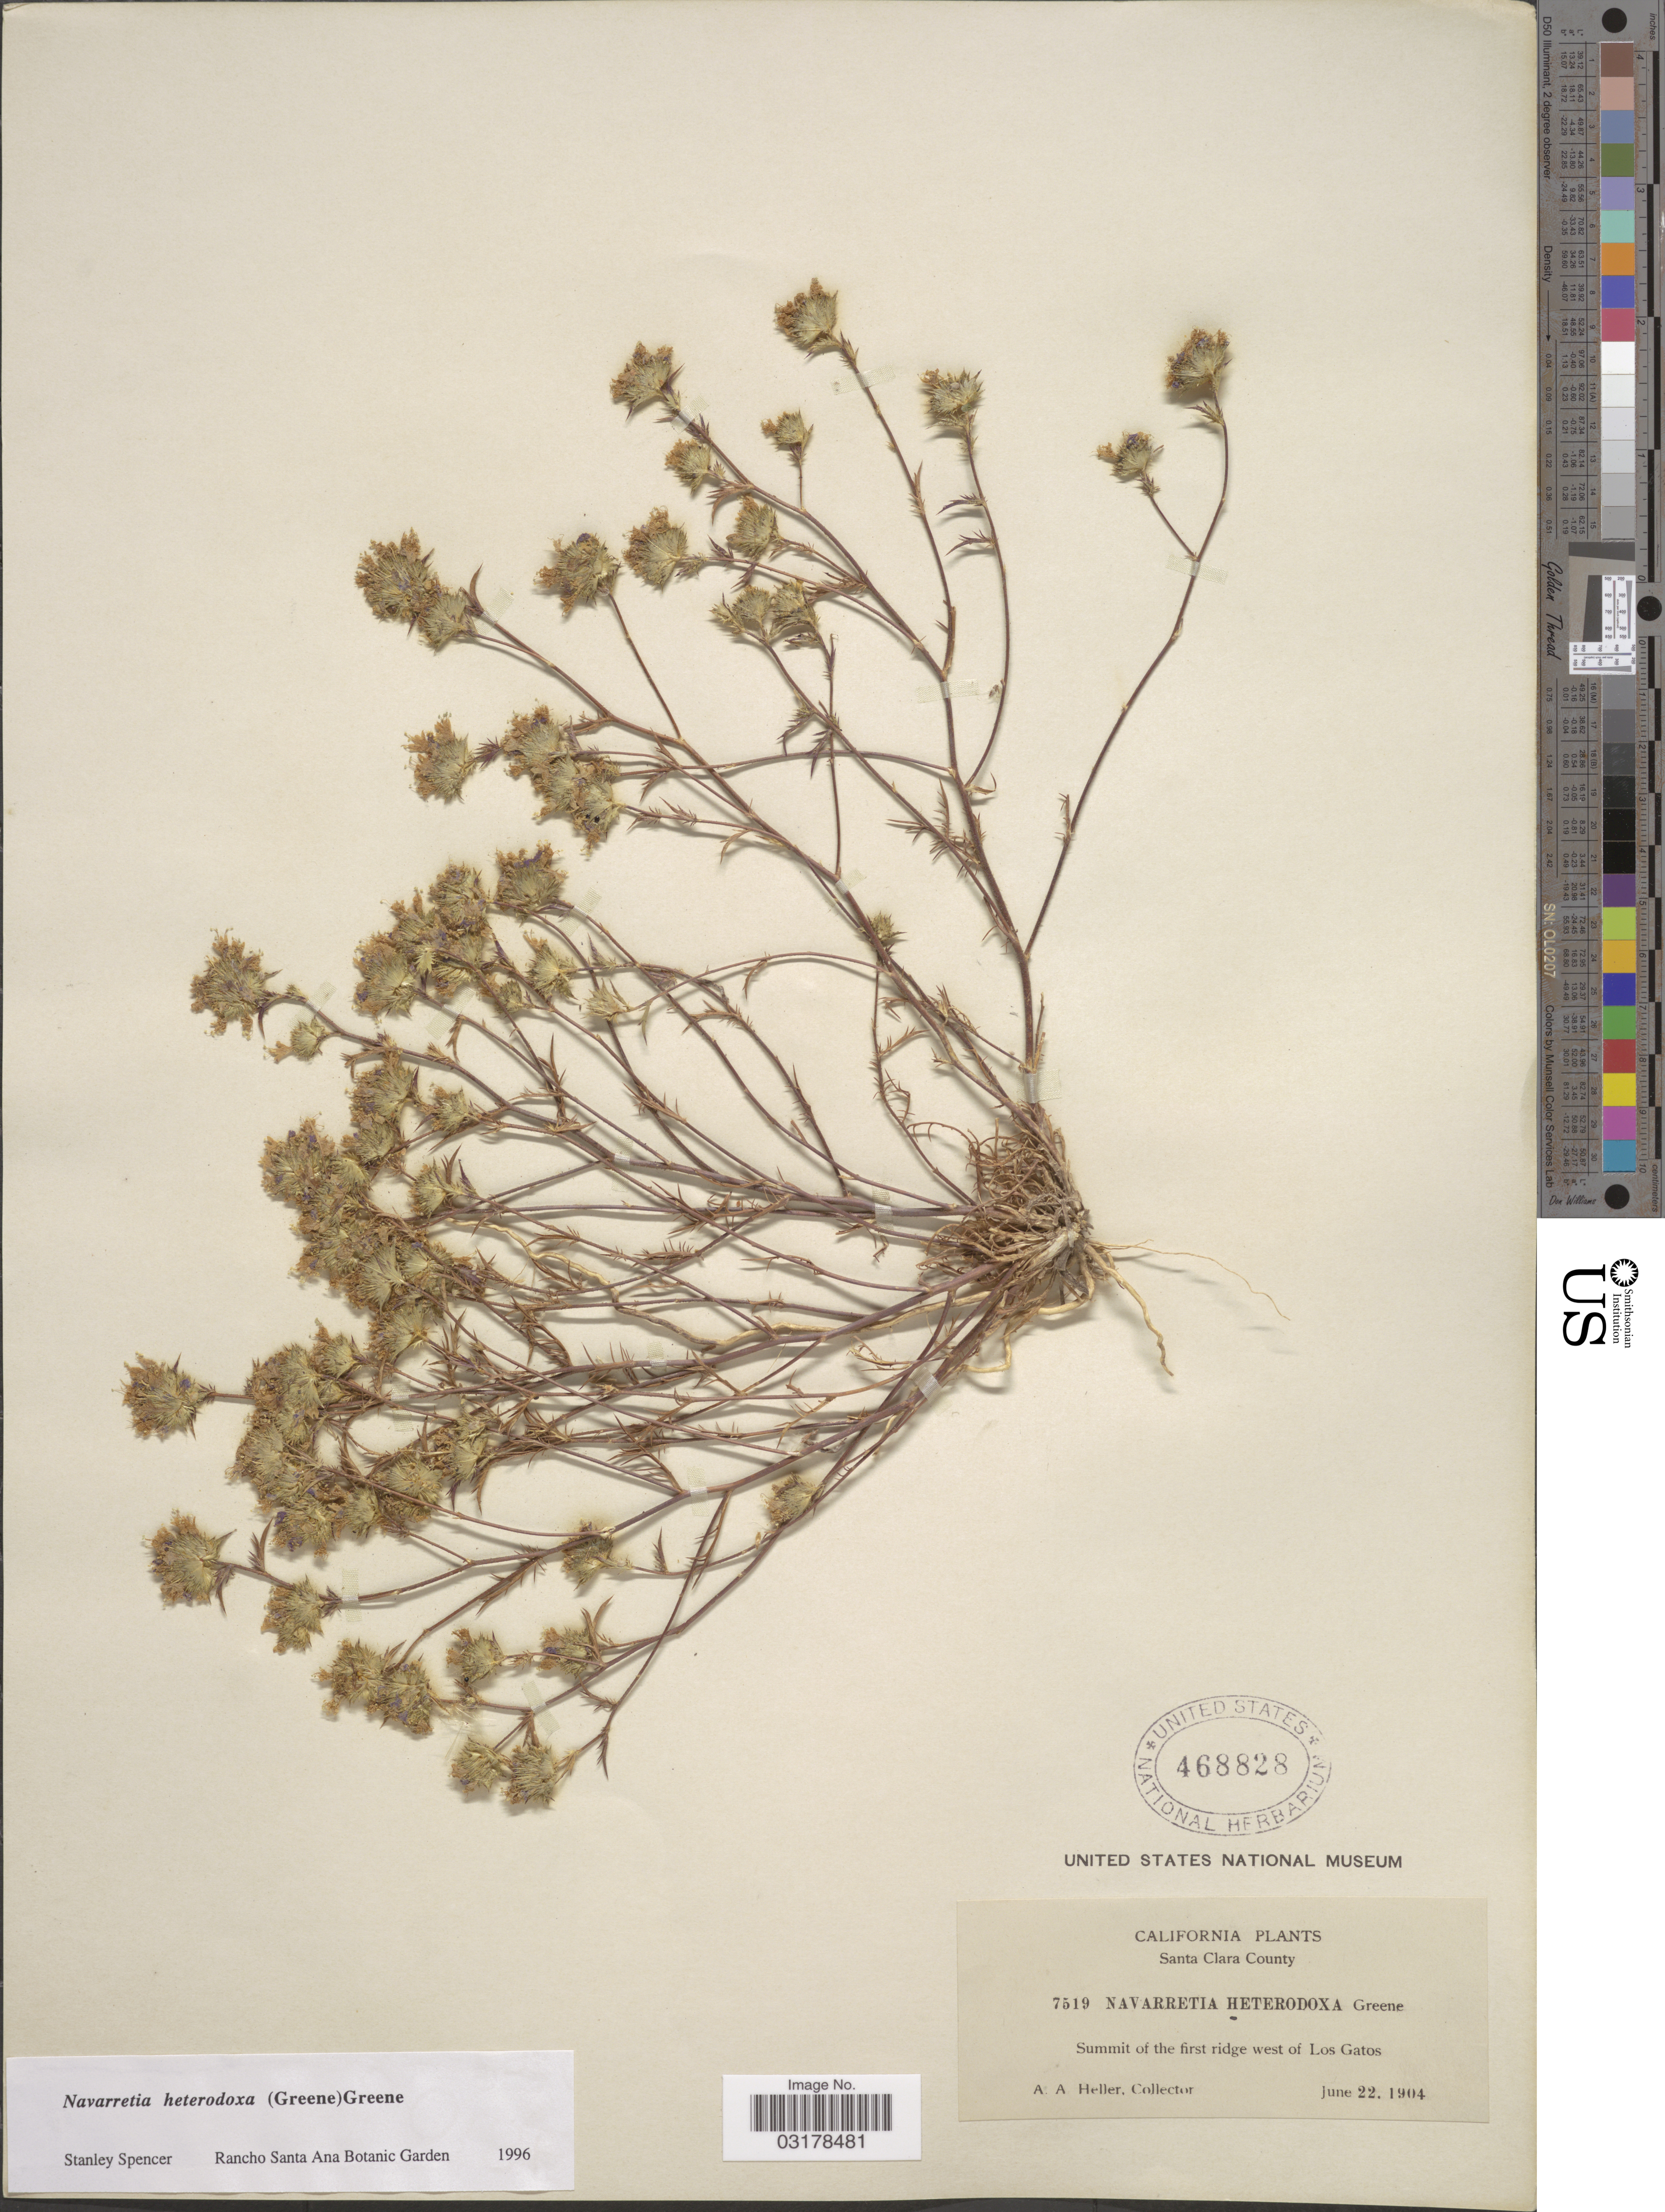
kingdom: Plantae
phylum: Tracheophyta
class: Magnoliopsida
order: Ericales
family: Polemoniaceae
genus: Navarretia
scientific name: Navarretia heterodoxa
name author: (S.W. Greene) S.W. Greene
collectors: A. A. Heller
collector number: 7519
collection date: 1904-06-22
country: United States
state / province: California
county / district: Santa Clara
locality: Santa Clara County. Summit of the first ridge west of Los Gatos.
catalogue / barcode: US 468828